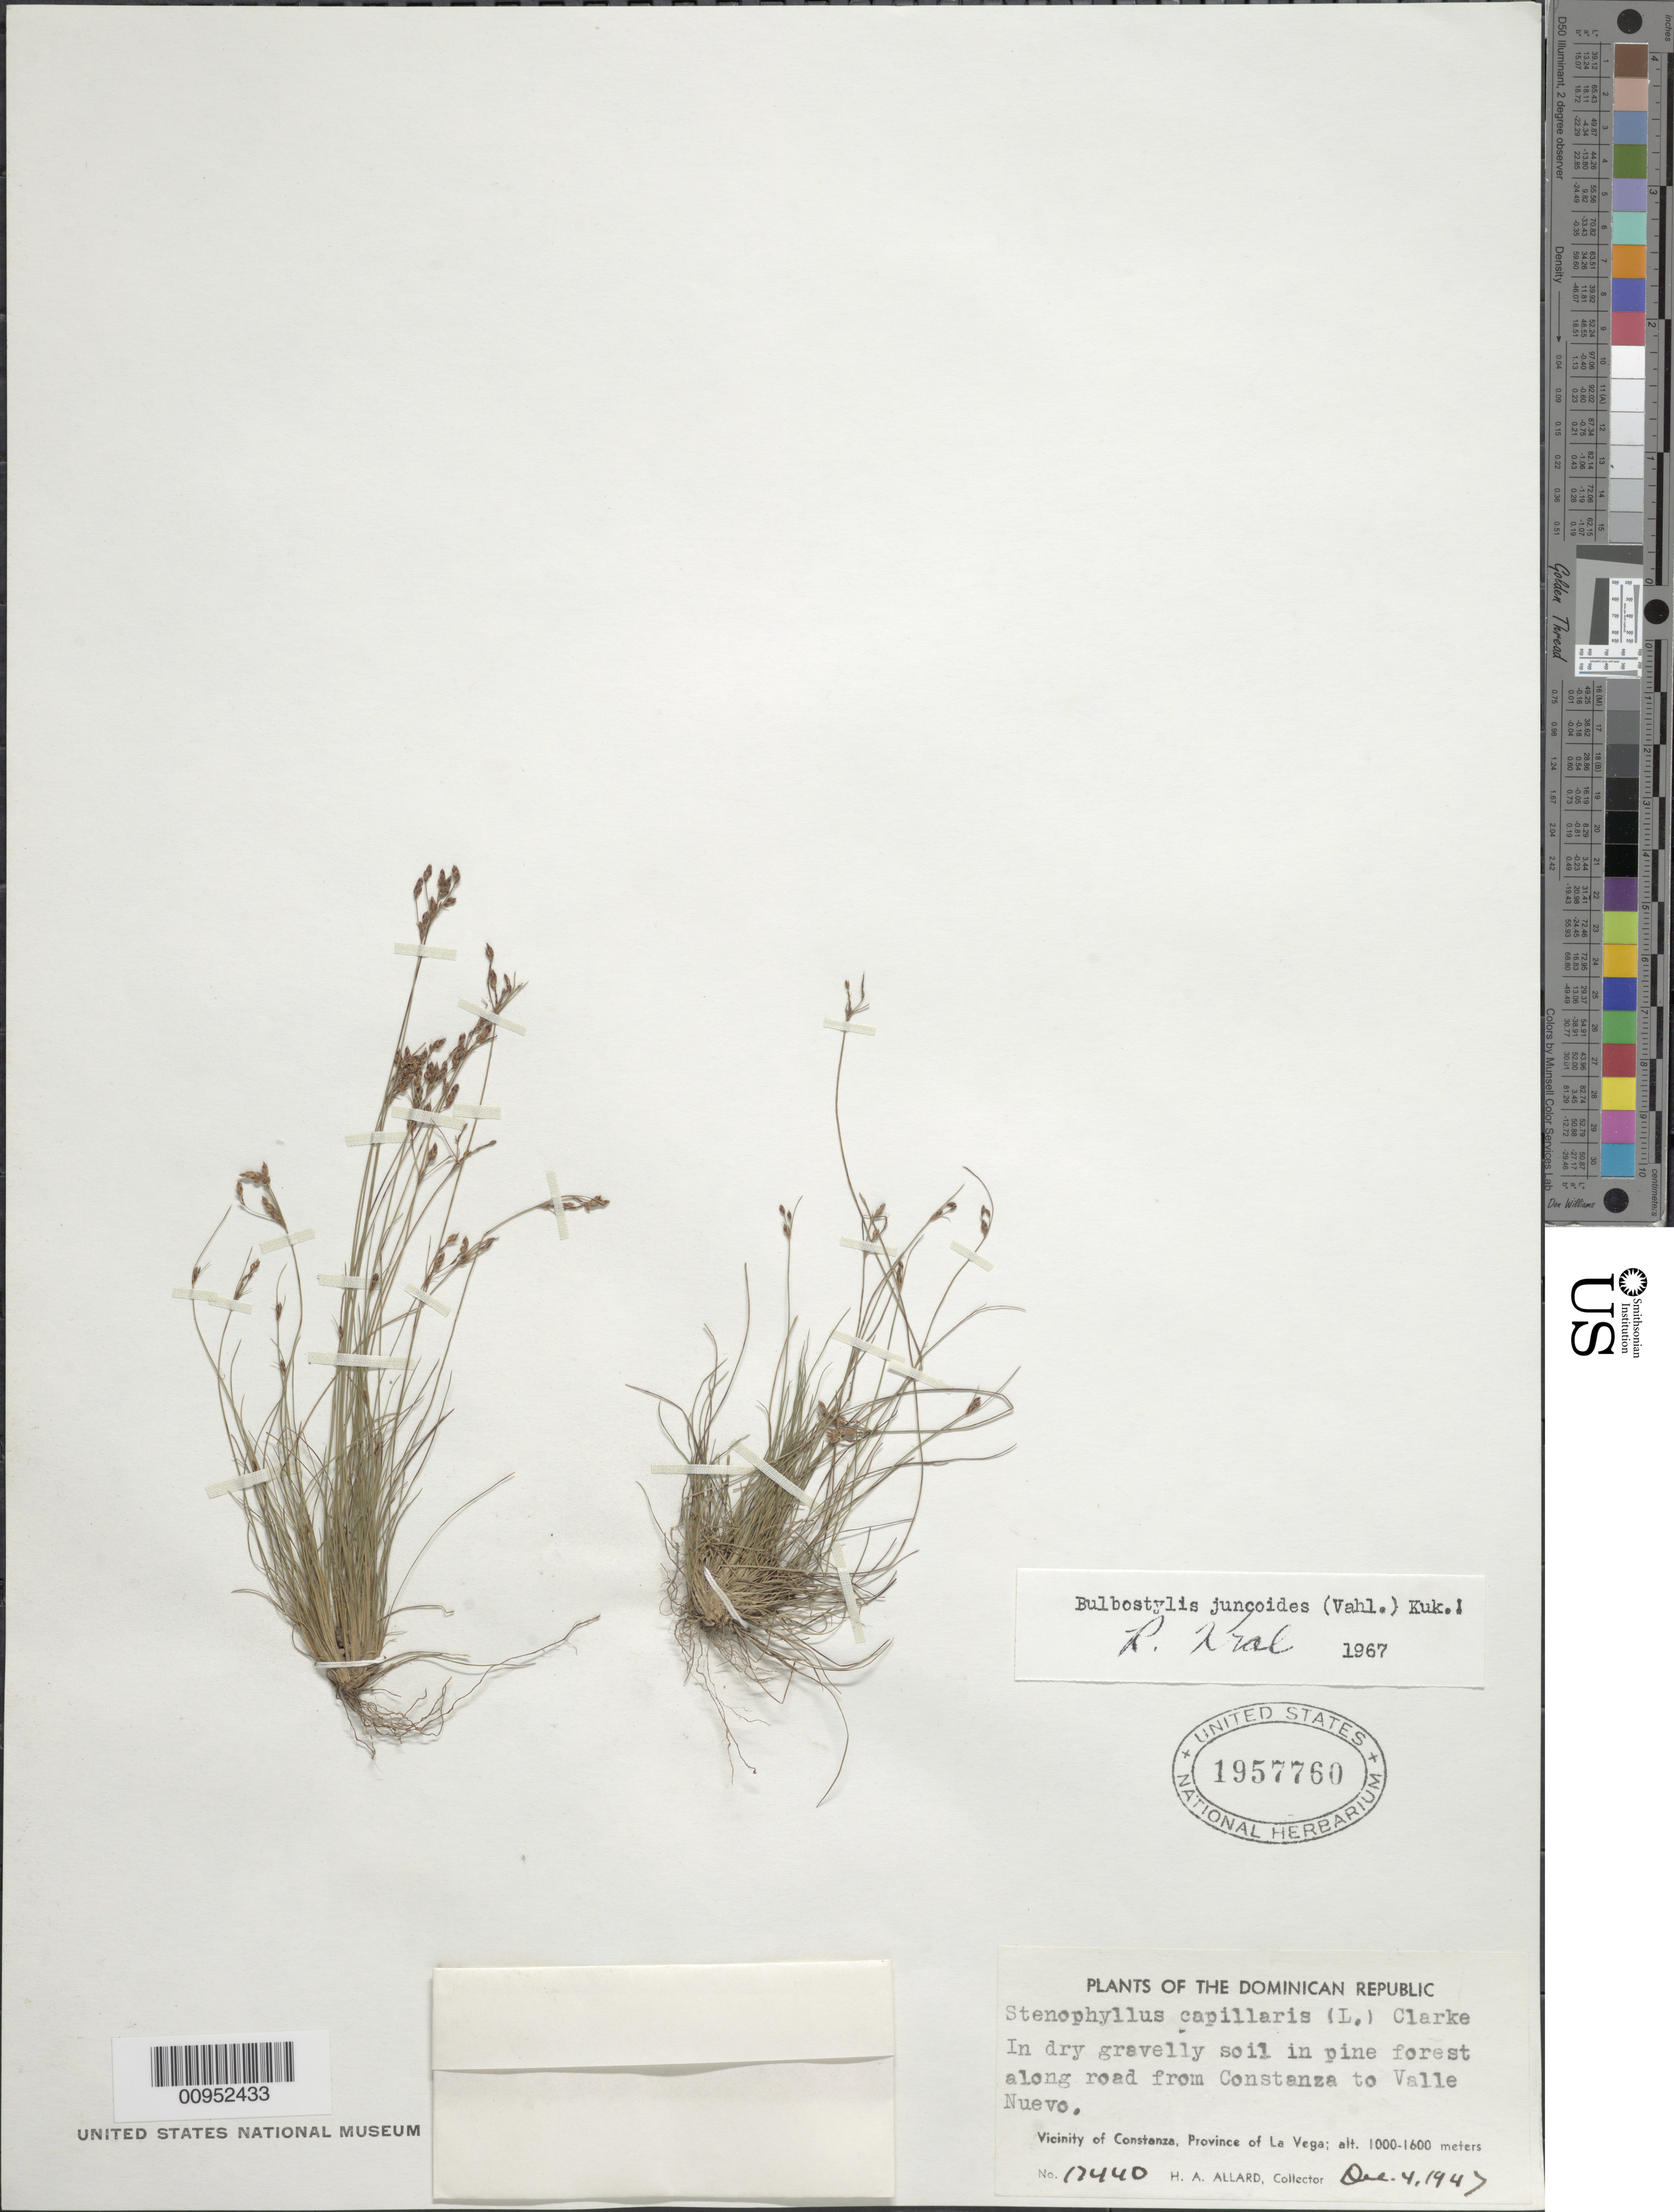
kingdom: Plantae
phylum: Tracheophyta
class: Liliopsida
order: Poales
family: Cyperaceae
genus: Bulbostylis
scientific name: Bulbostylis juncoides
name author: (Vahl) Kük. ex Herter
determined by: Kral, Robert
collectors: H. A. Allard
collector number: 17440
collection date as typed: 04 Dec 1947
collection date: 1947-12-04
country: Dominican Republic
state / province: La Vega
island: Hispaniola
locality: Vicinity of Constanza, pine forest along road from Constanza to Valle Nuevo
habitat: In dry gravelly soil in pine forest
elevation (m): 1000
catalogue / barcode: US 1957760